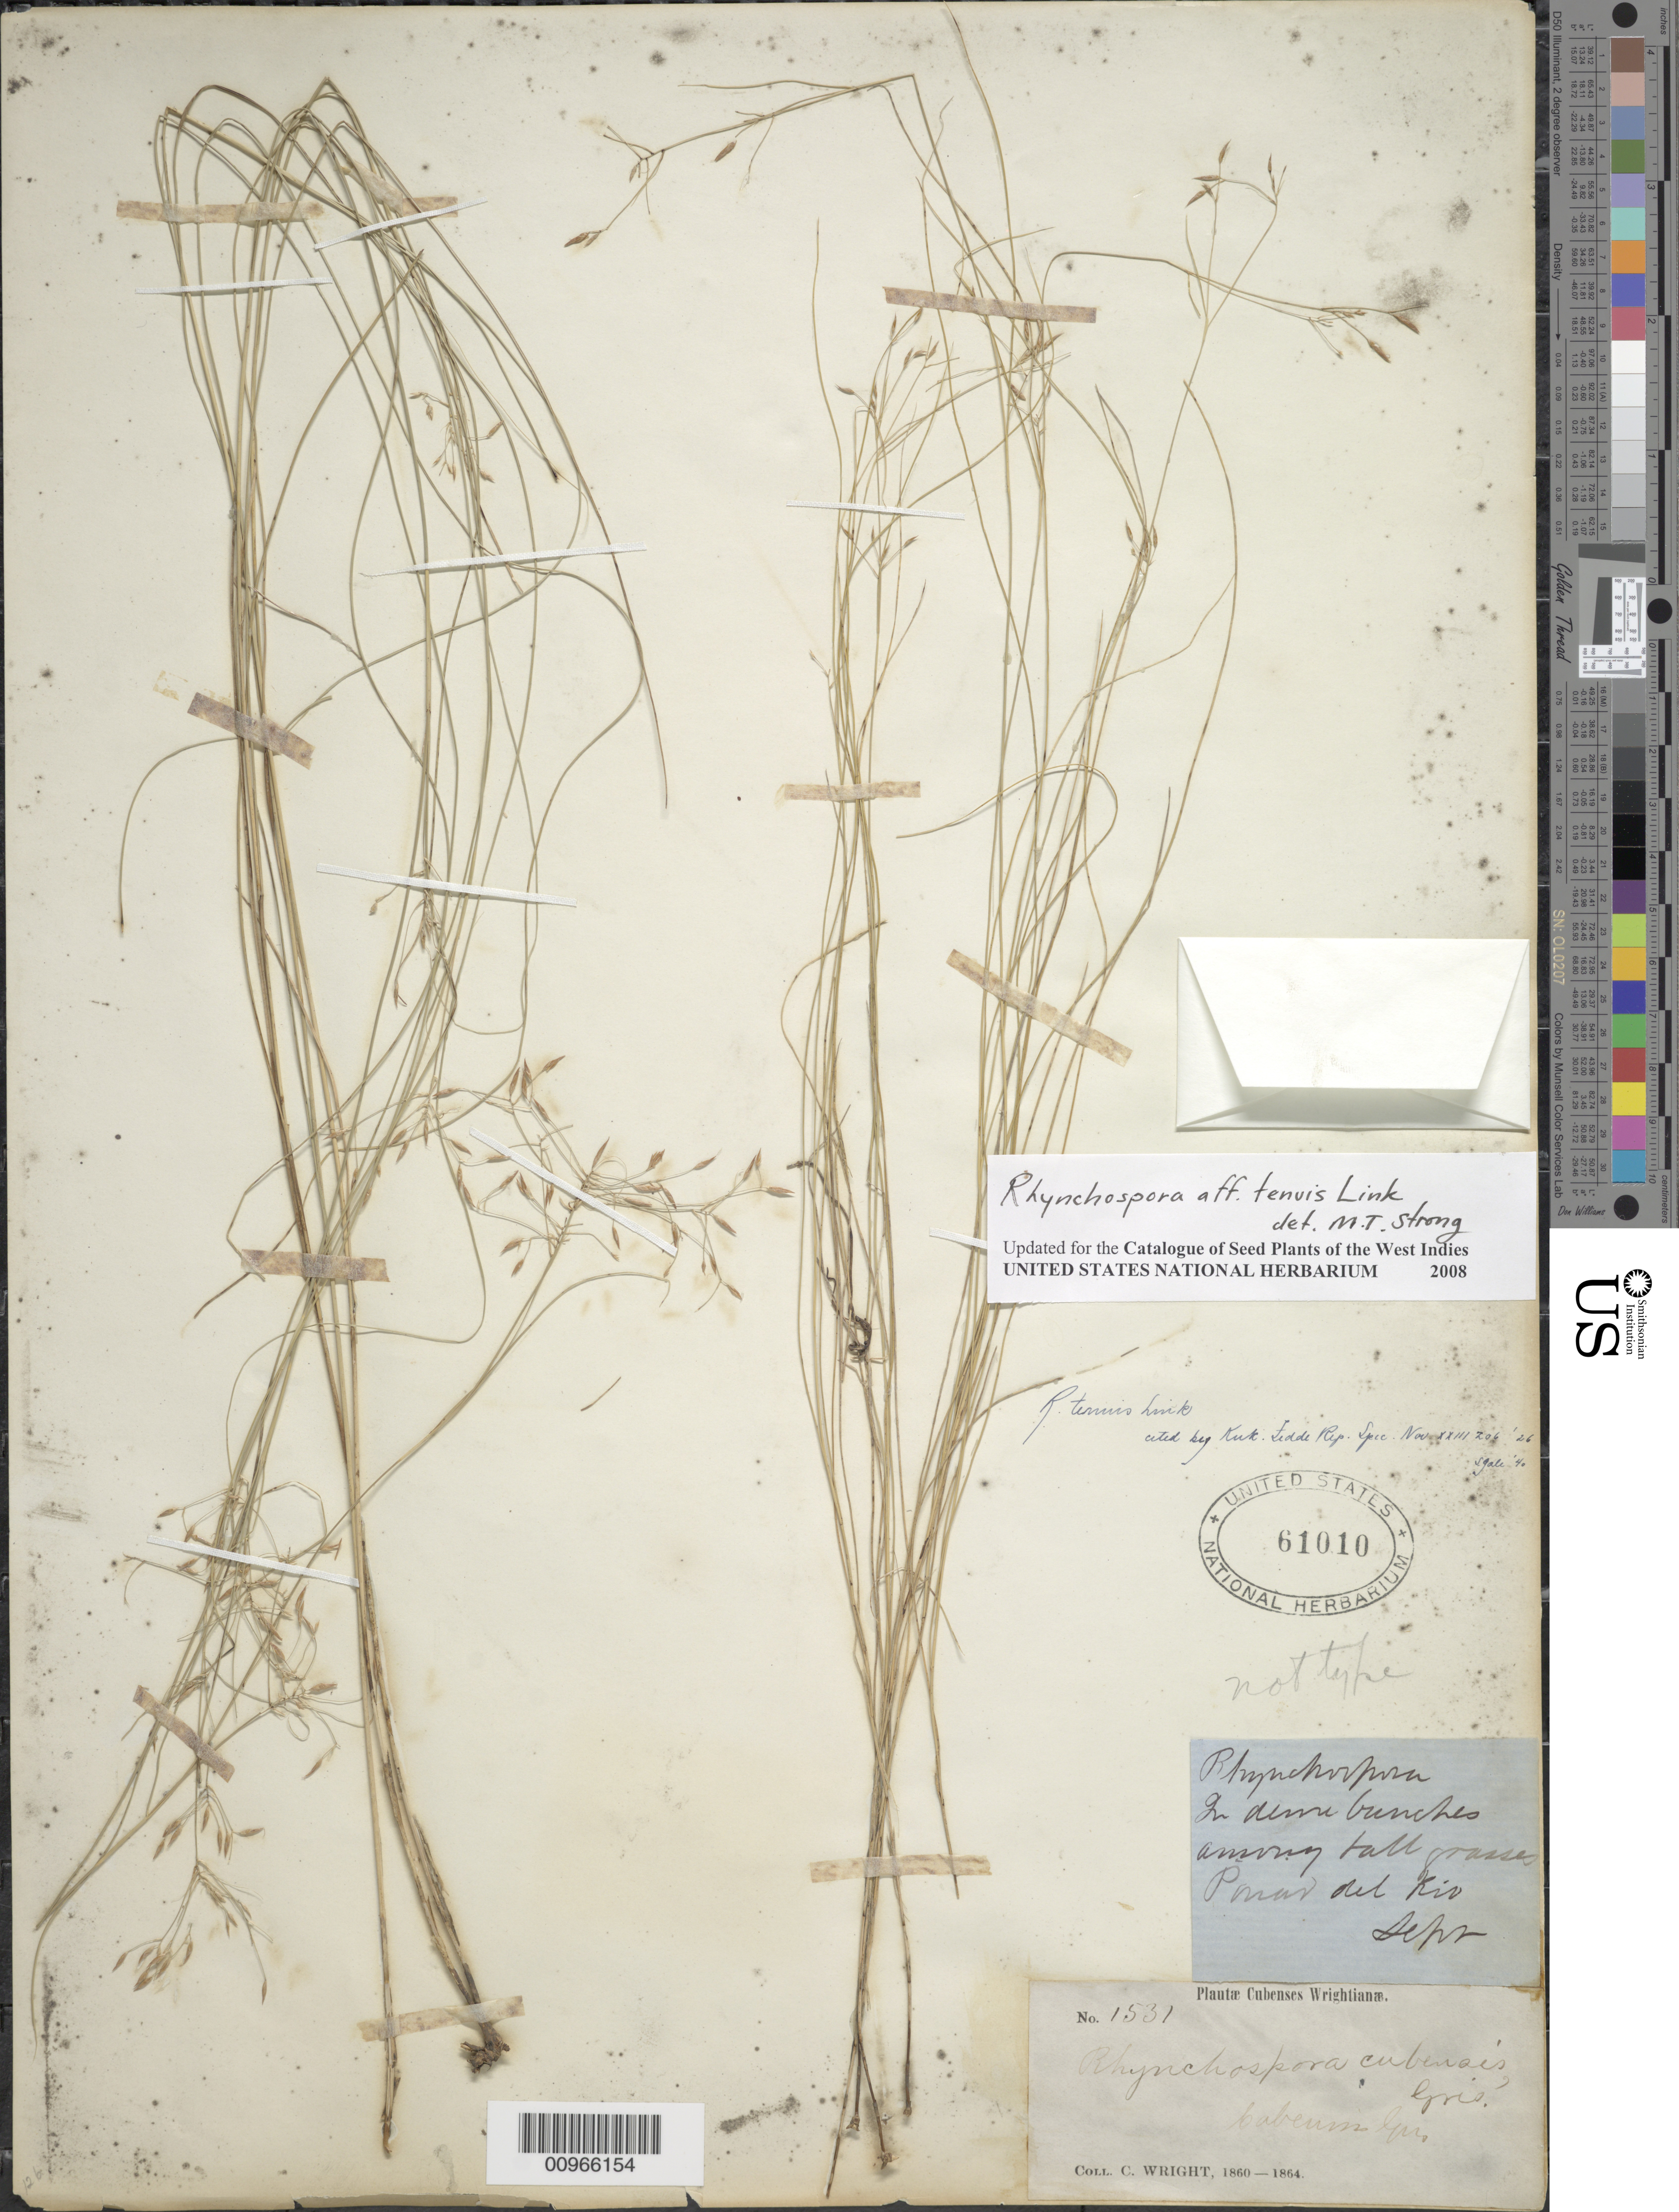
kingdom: Plantae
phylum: Tracheophyta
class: Liliopsida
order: Poales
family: Cyperaceae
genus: Rhynchospora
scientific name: Rhynchospora tenuis subsp. tenuis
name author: Link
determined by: Strong, M. T., (US), Smithsonian Institution - National Museum of Natural History (UNITED STATES)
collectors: C. Wright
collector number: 1531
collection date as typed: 1860 to -- --- 1864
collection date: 1860/1864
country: Cuba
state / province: Pinar del Rio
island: Cuba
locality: Pinar del rio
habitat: Among tall grasses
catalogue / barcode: US 61010